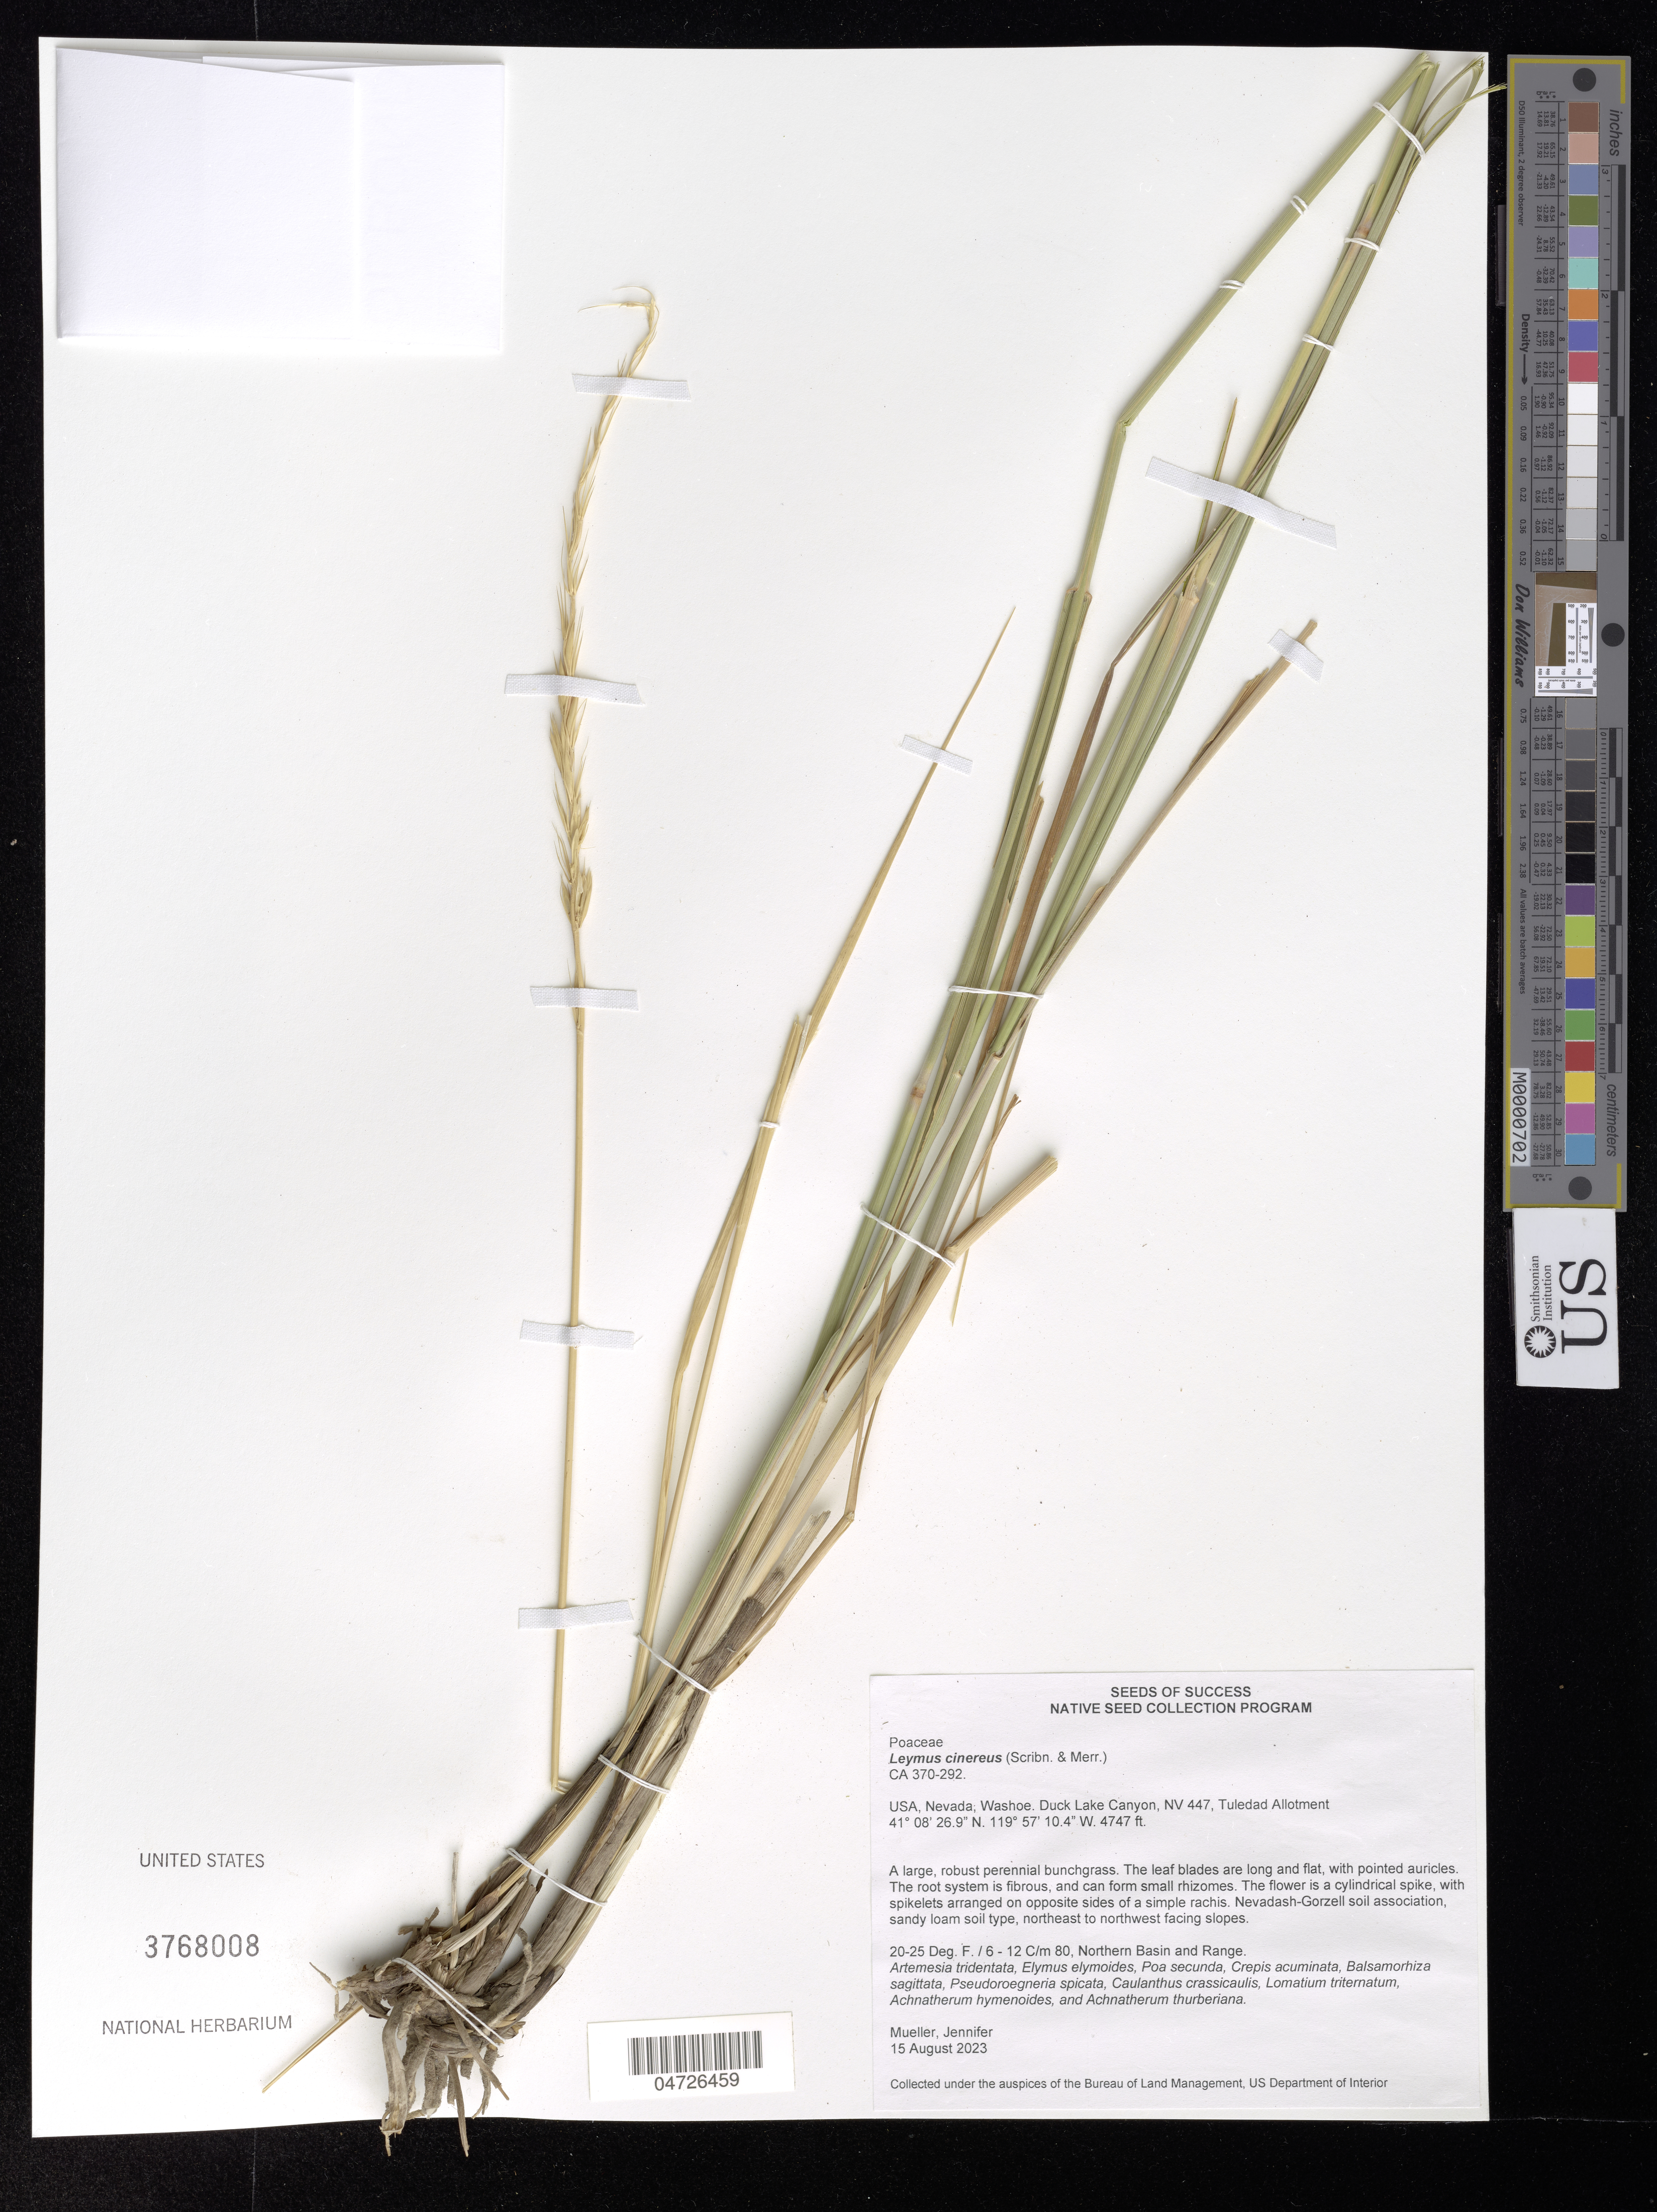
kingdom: Plantae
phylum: Tracheophyta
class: Liliopsida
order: Poales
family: Poaceae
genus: Leymus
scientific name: Leymus cinereus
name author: (Scribn. & Merr.) Á. Löve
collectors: J. Mueller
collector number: CA 370-292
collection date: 2023-08-15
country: United States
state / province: Nevada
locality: Washoe. Duck Lake Canyon, NV 447, Tuledad Allotment.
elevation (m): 1447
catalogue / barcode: US 3768008